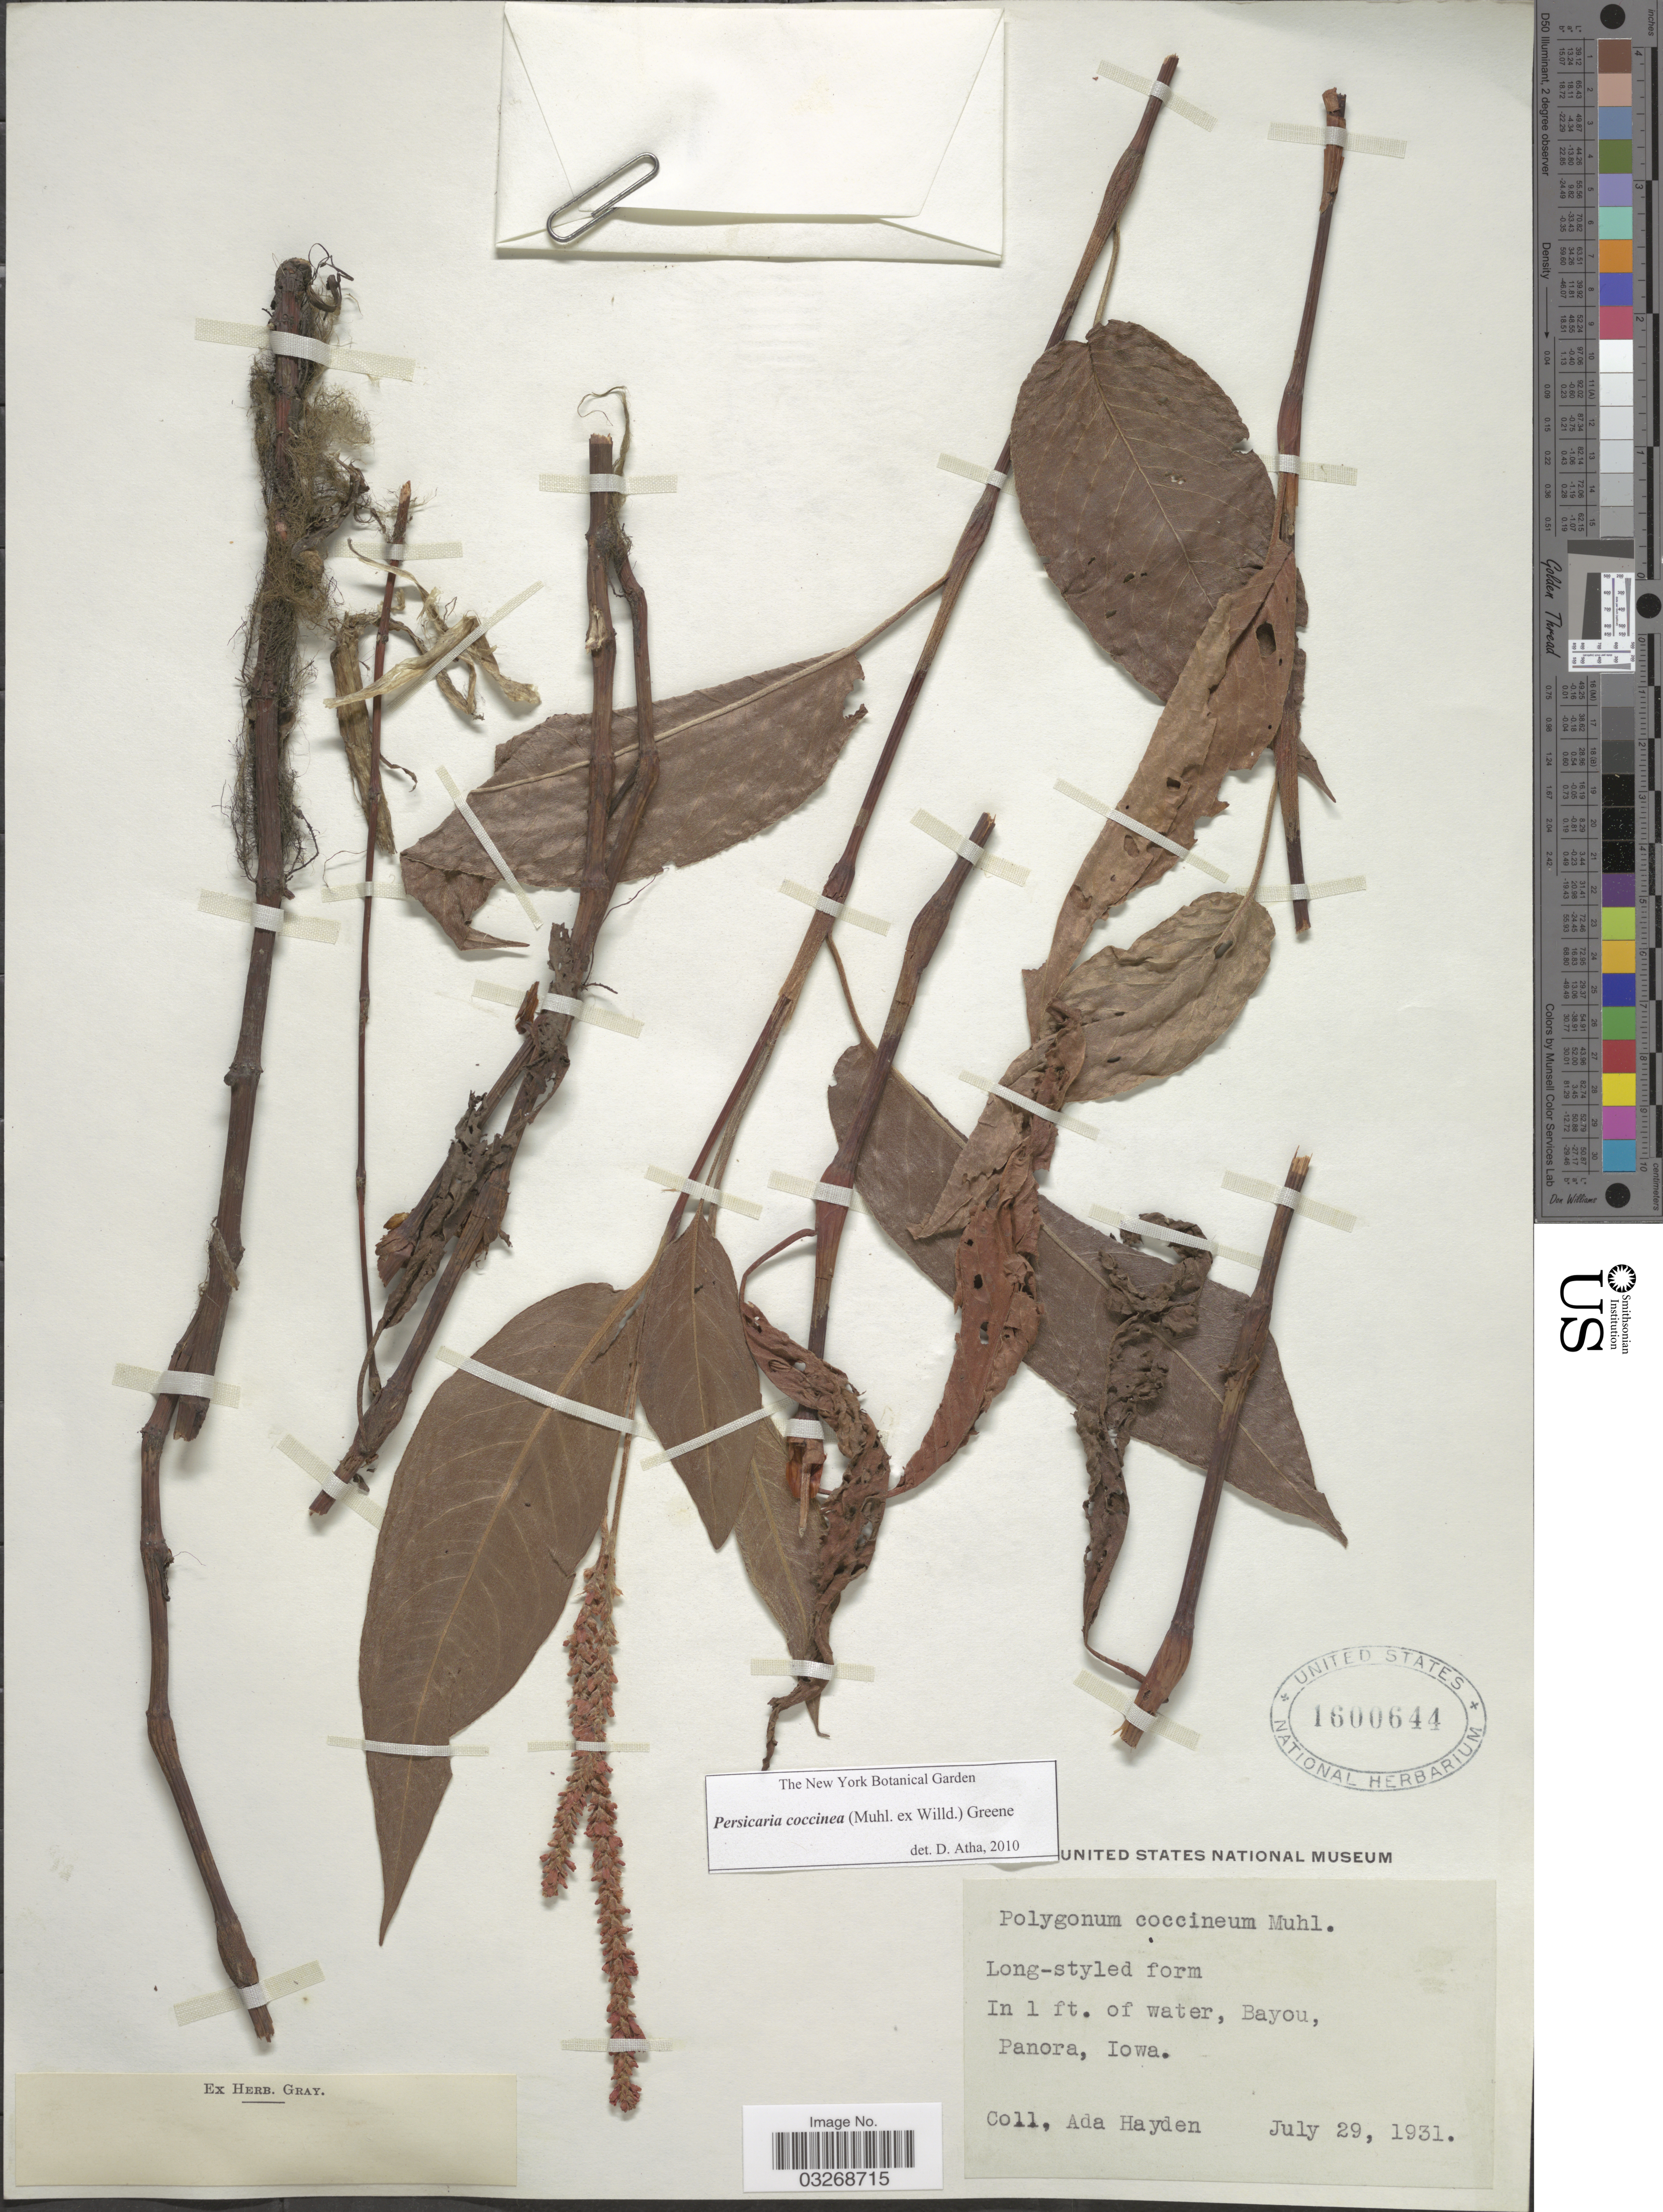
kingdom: Plantae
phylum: Tracheophyta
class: Magnoliopsida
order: Caryophyllales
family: Polygonaceae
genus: Persicaria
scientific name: Persicaria coccinea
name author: (Muhl. ex Willd.) Greene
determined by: Atha, D. E.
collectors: Ada Hayden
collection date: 1931-07-29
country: United States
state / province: Iowa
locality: Bayou, Panora.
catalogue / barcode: US 1600644